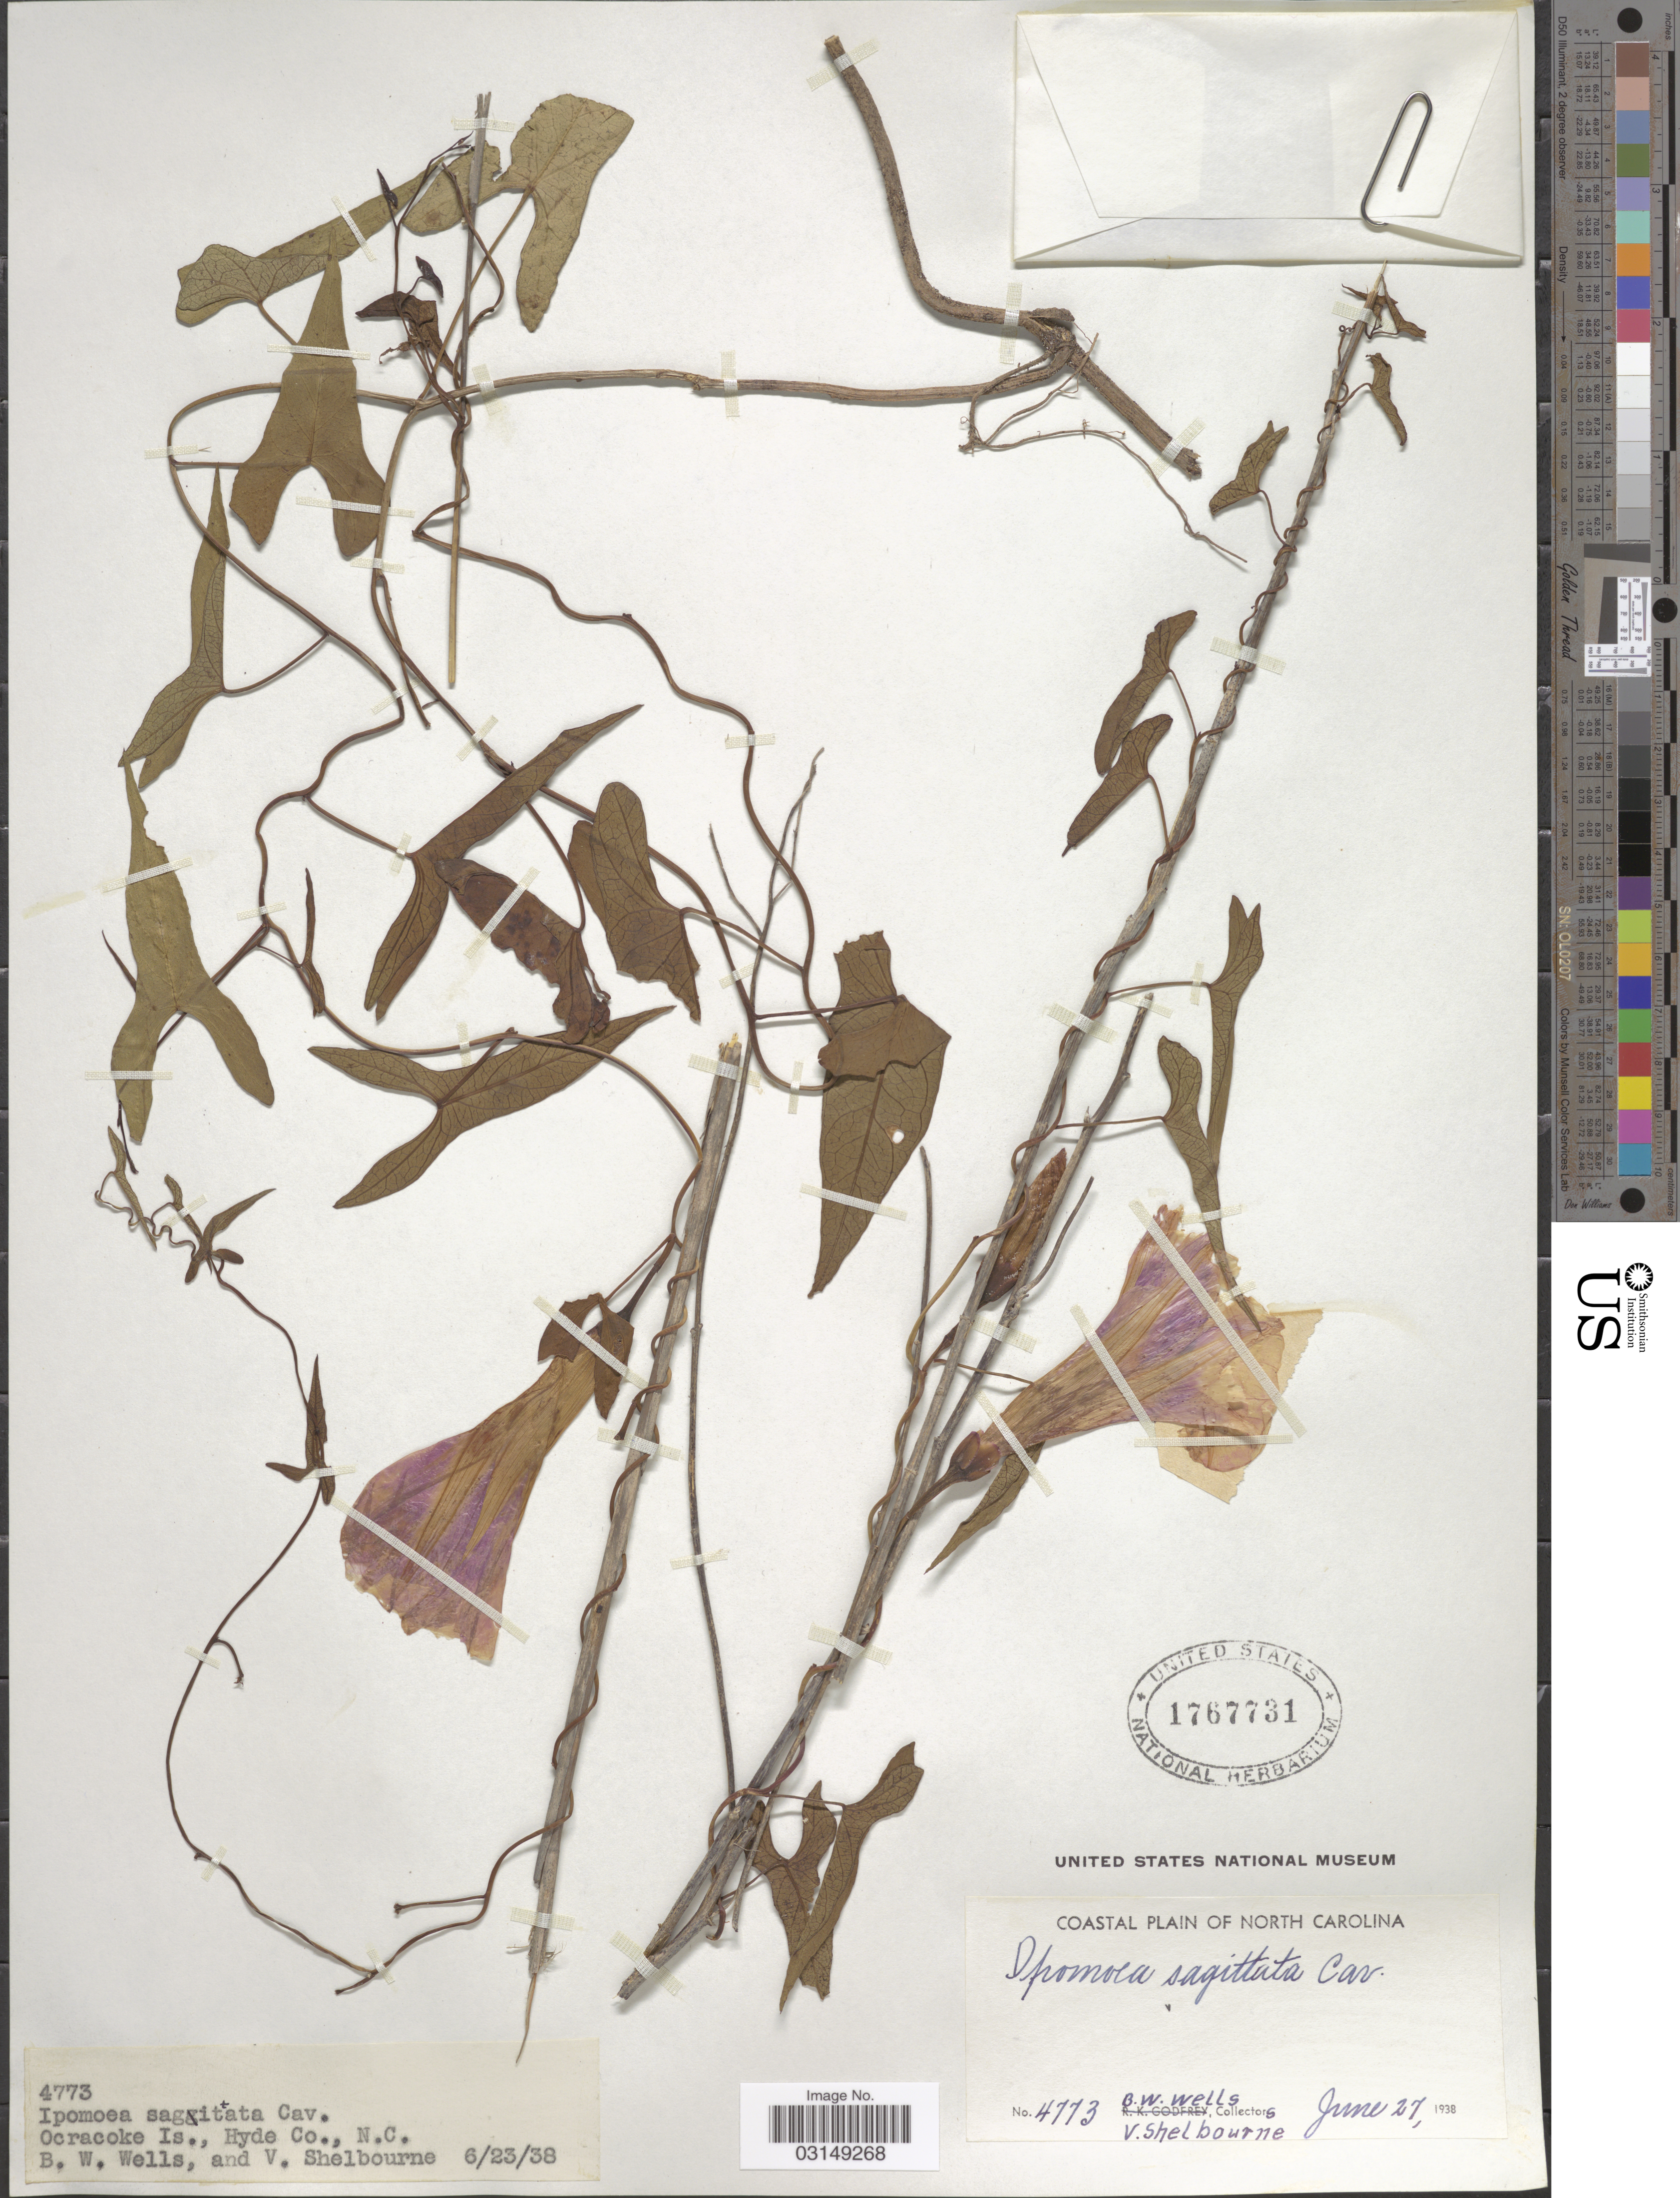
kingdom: Plantae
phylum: Tracheophyta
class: Magnoliopsida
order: Solanales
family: Convolvulaceae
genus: Ipomoea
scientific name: Ipomoea sagittata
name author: Poir.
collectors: B. Wells & V. Shelbourne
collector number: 4773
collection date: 1938-06-23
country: United States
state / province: North Carolina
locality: Coastal Plain of North Carolina. Ocracoke Is., Hyde Co., N. C.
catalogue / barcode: US 1767731